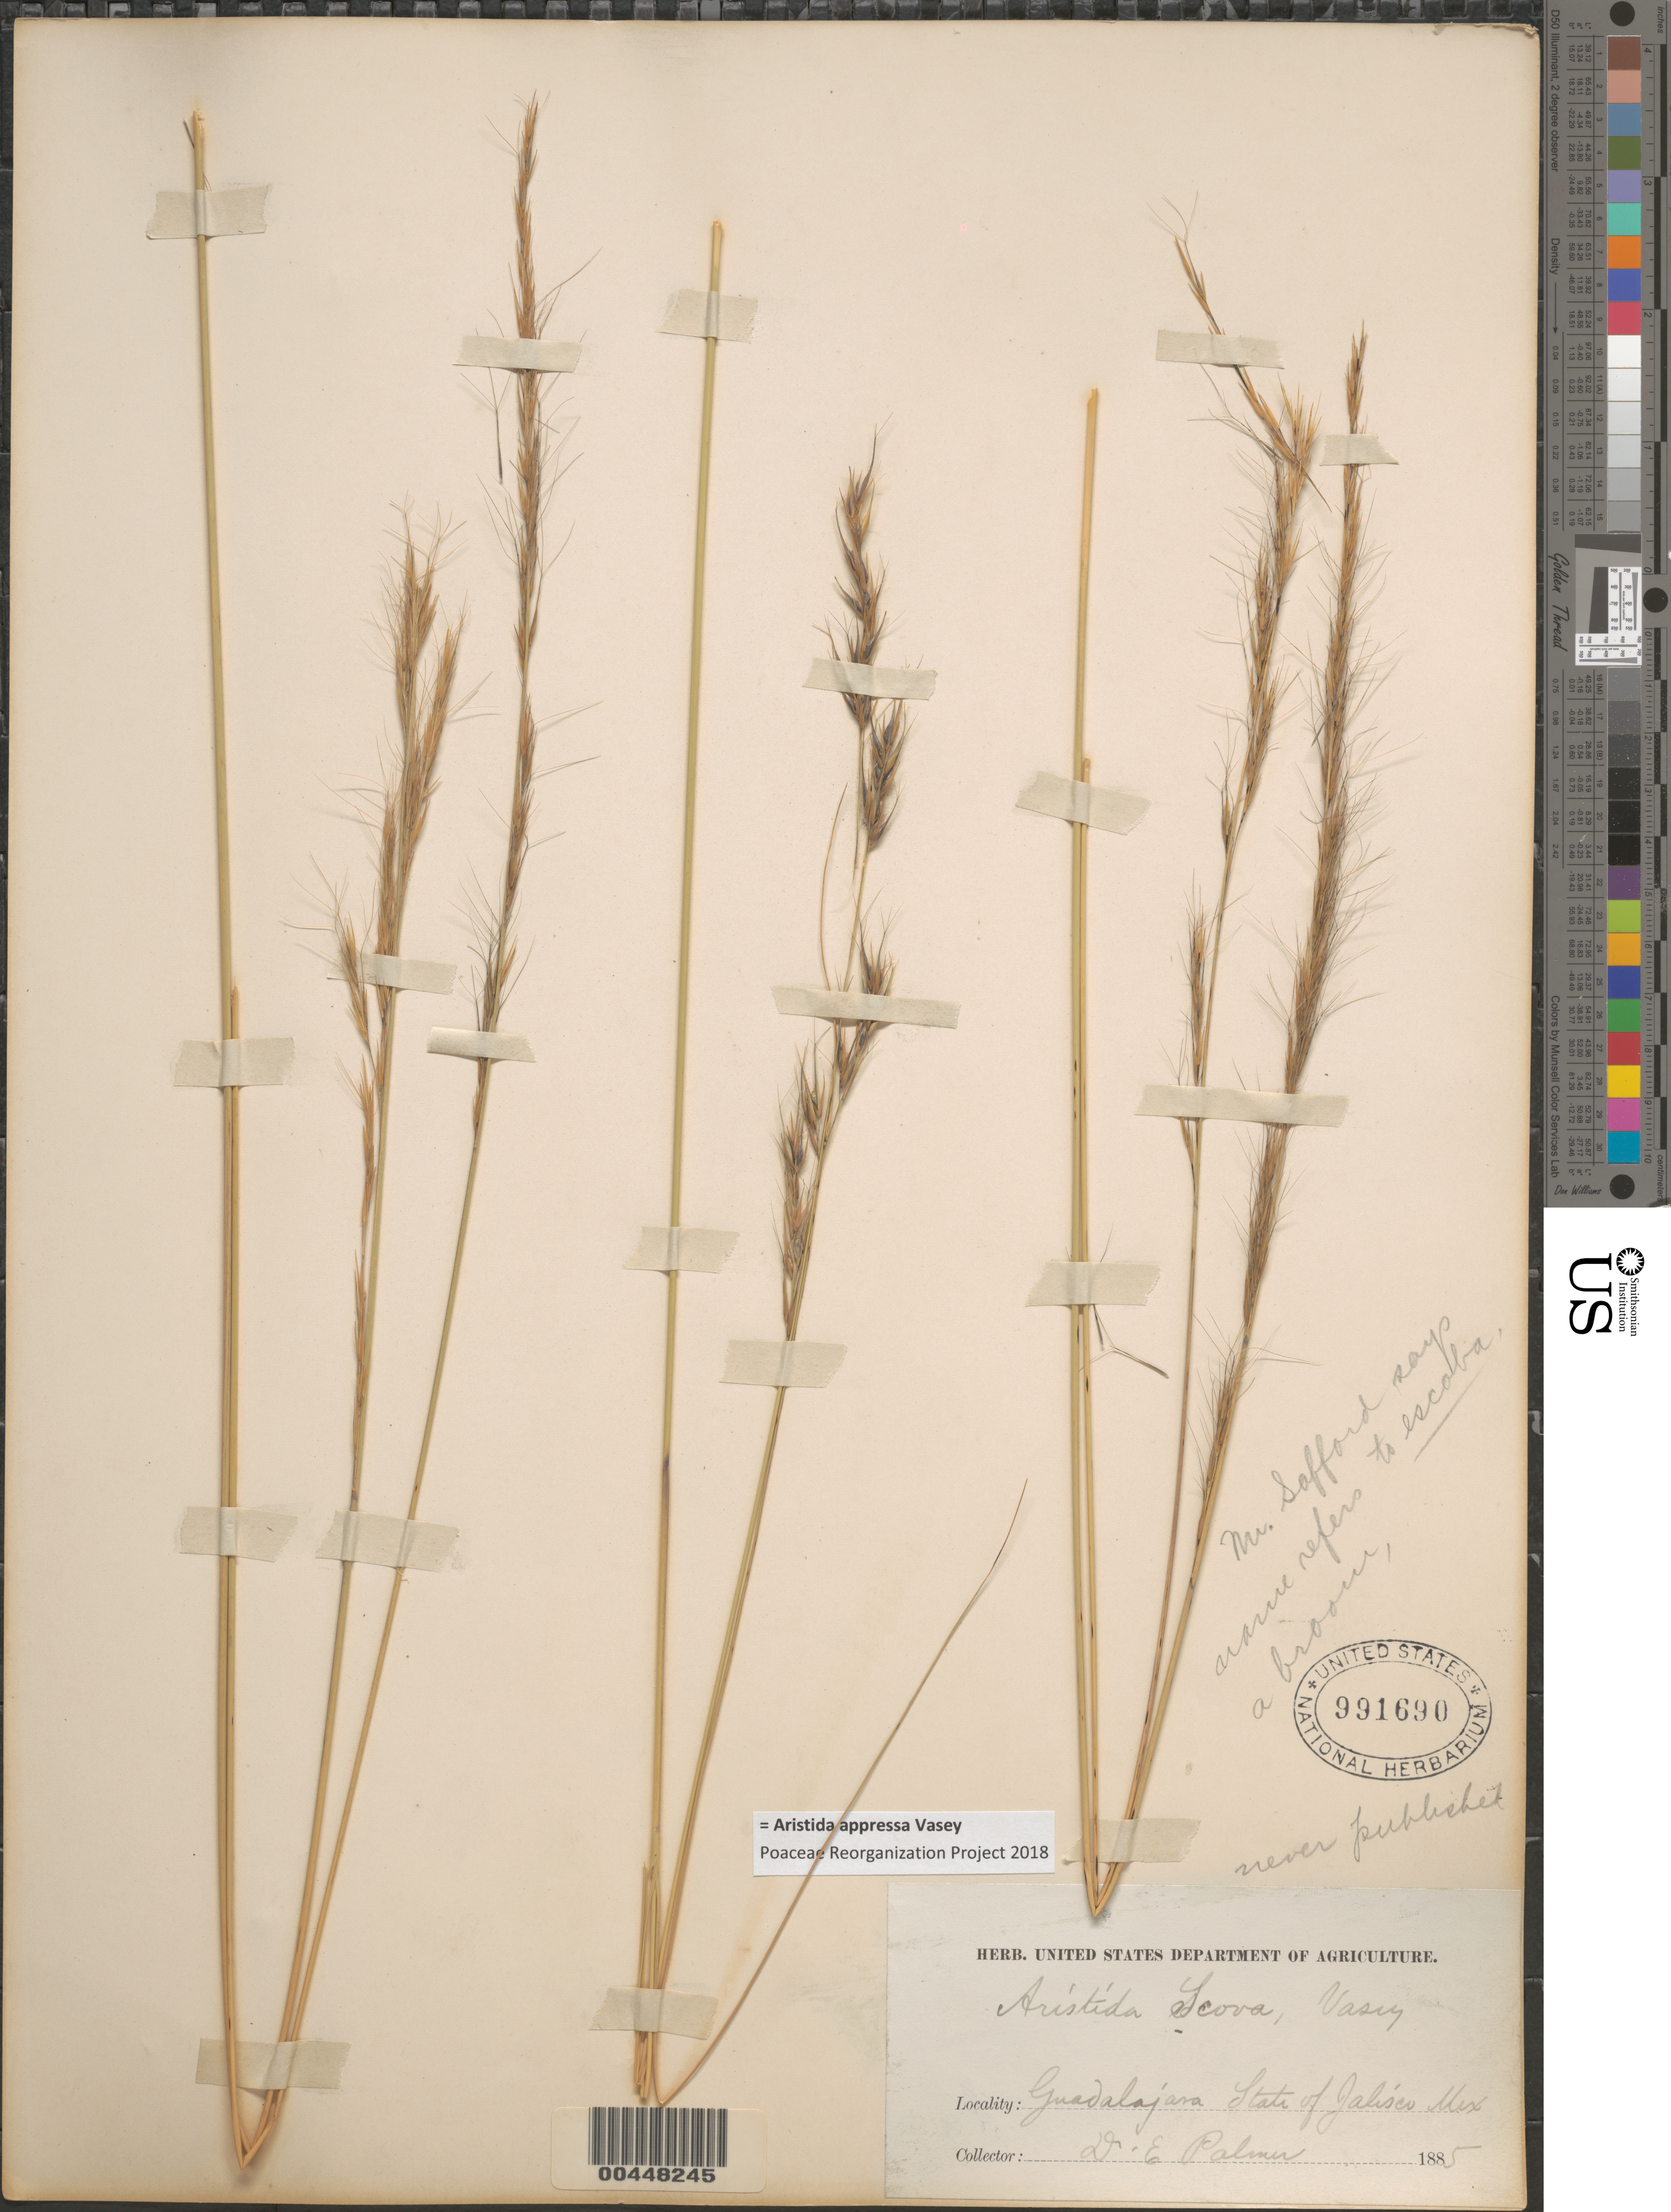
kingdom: Plantae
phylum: Tracheophyta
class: Liliopsida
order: Poales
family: Poaceae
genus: Aristida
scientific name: Aristida appressa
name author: Vasey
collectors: E. Palmer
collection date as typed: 1885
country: Mexico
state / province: Jalisco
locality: Guadalajara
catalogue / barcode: US 991690